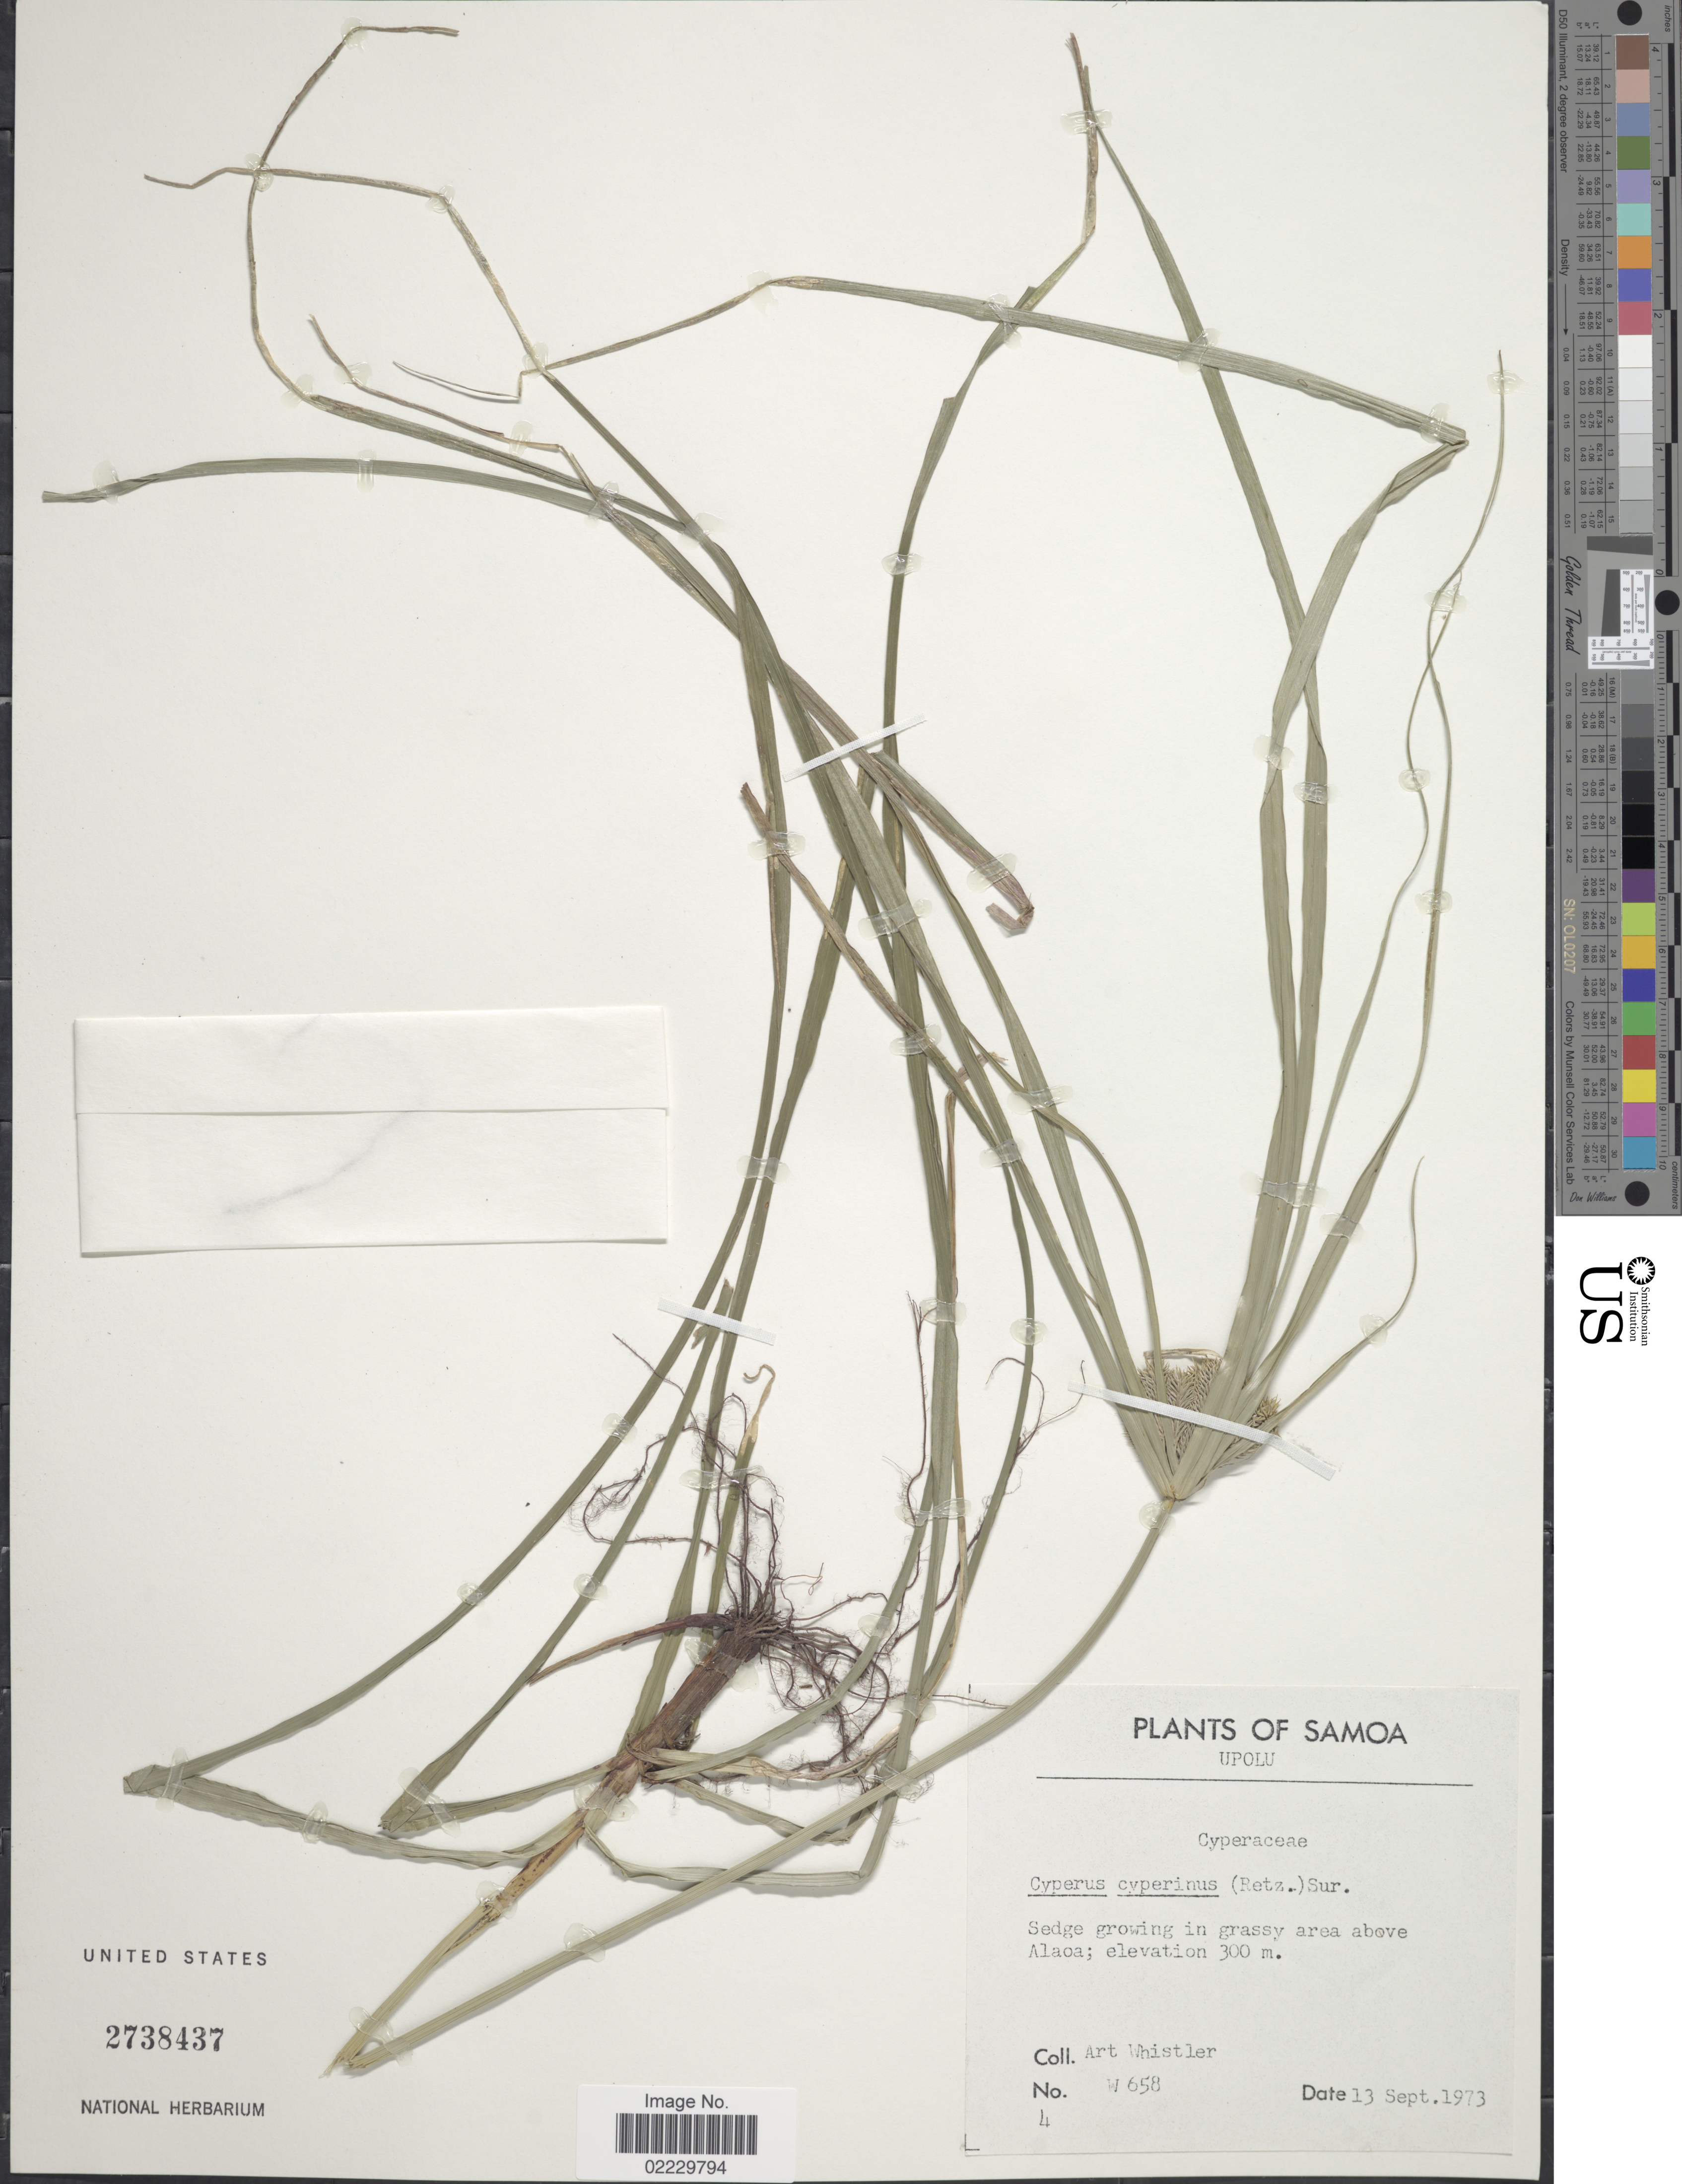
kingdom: Plantae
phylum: Tracheophyta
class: Liliopsida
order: Poales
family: Cyperaceae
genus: Cyperus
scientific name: Cyperus cyperinus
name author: (Retz.) Valck. Sur.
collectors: A. Whistler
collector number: W 658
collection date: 1973-09-13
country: Samoa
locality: Upolu, grassy area above Alaoa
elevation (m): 300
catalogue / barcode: US 2738437